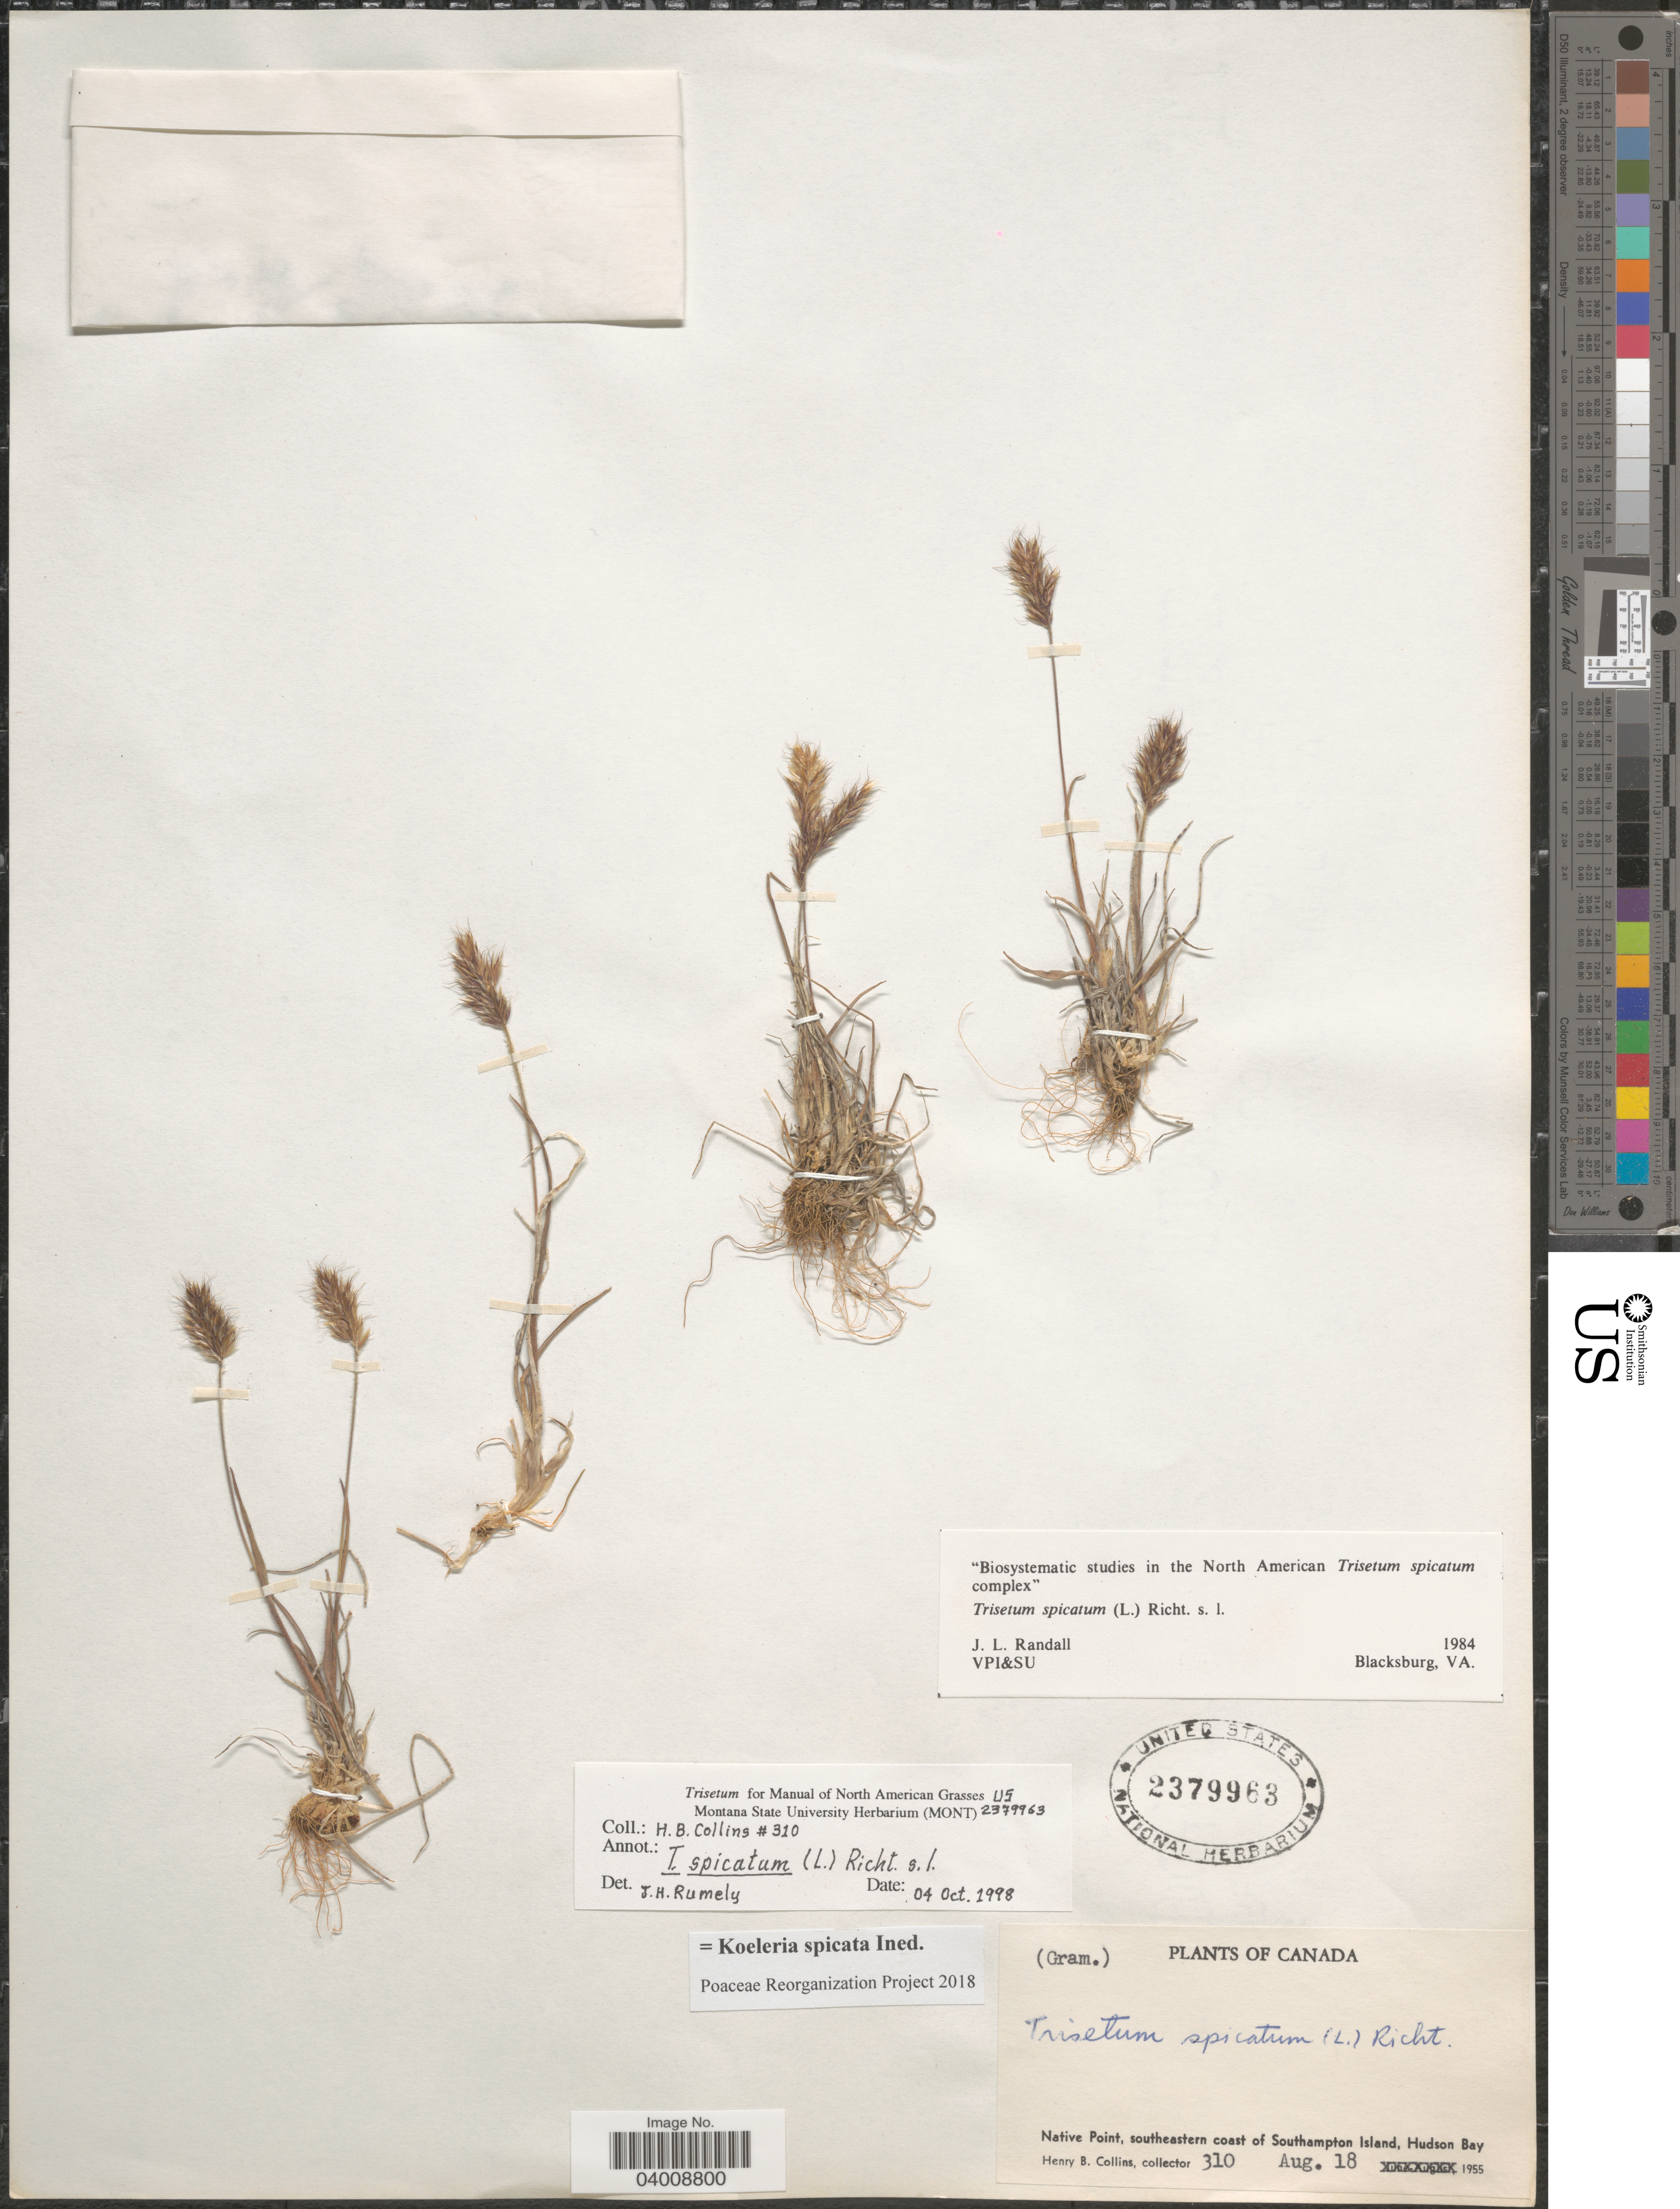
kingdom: Plantae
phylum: Tracheophyta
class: Liliopsida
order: Poales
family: Poaceae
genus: Koeleria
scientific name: Koeleria spicata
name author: (L.) Barberá et al.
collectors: H. Collins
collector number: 310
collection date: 1955-08-18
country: Canada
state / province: Nunavut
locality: Native Point, southeastern coast of Southampton Island, Hudson Bay.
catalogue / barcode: US 2379963